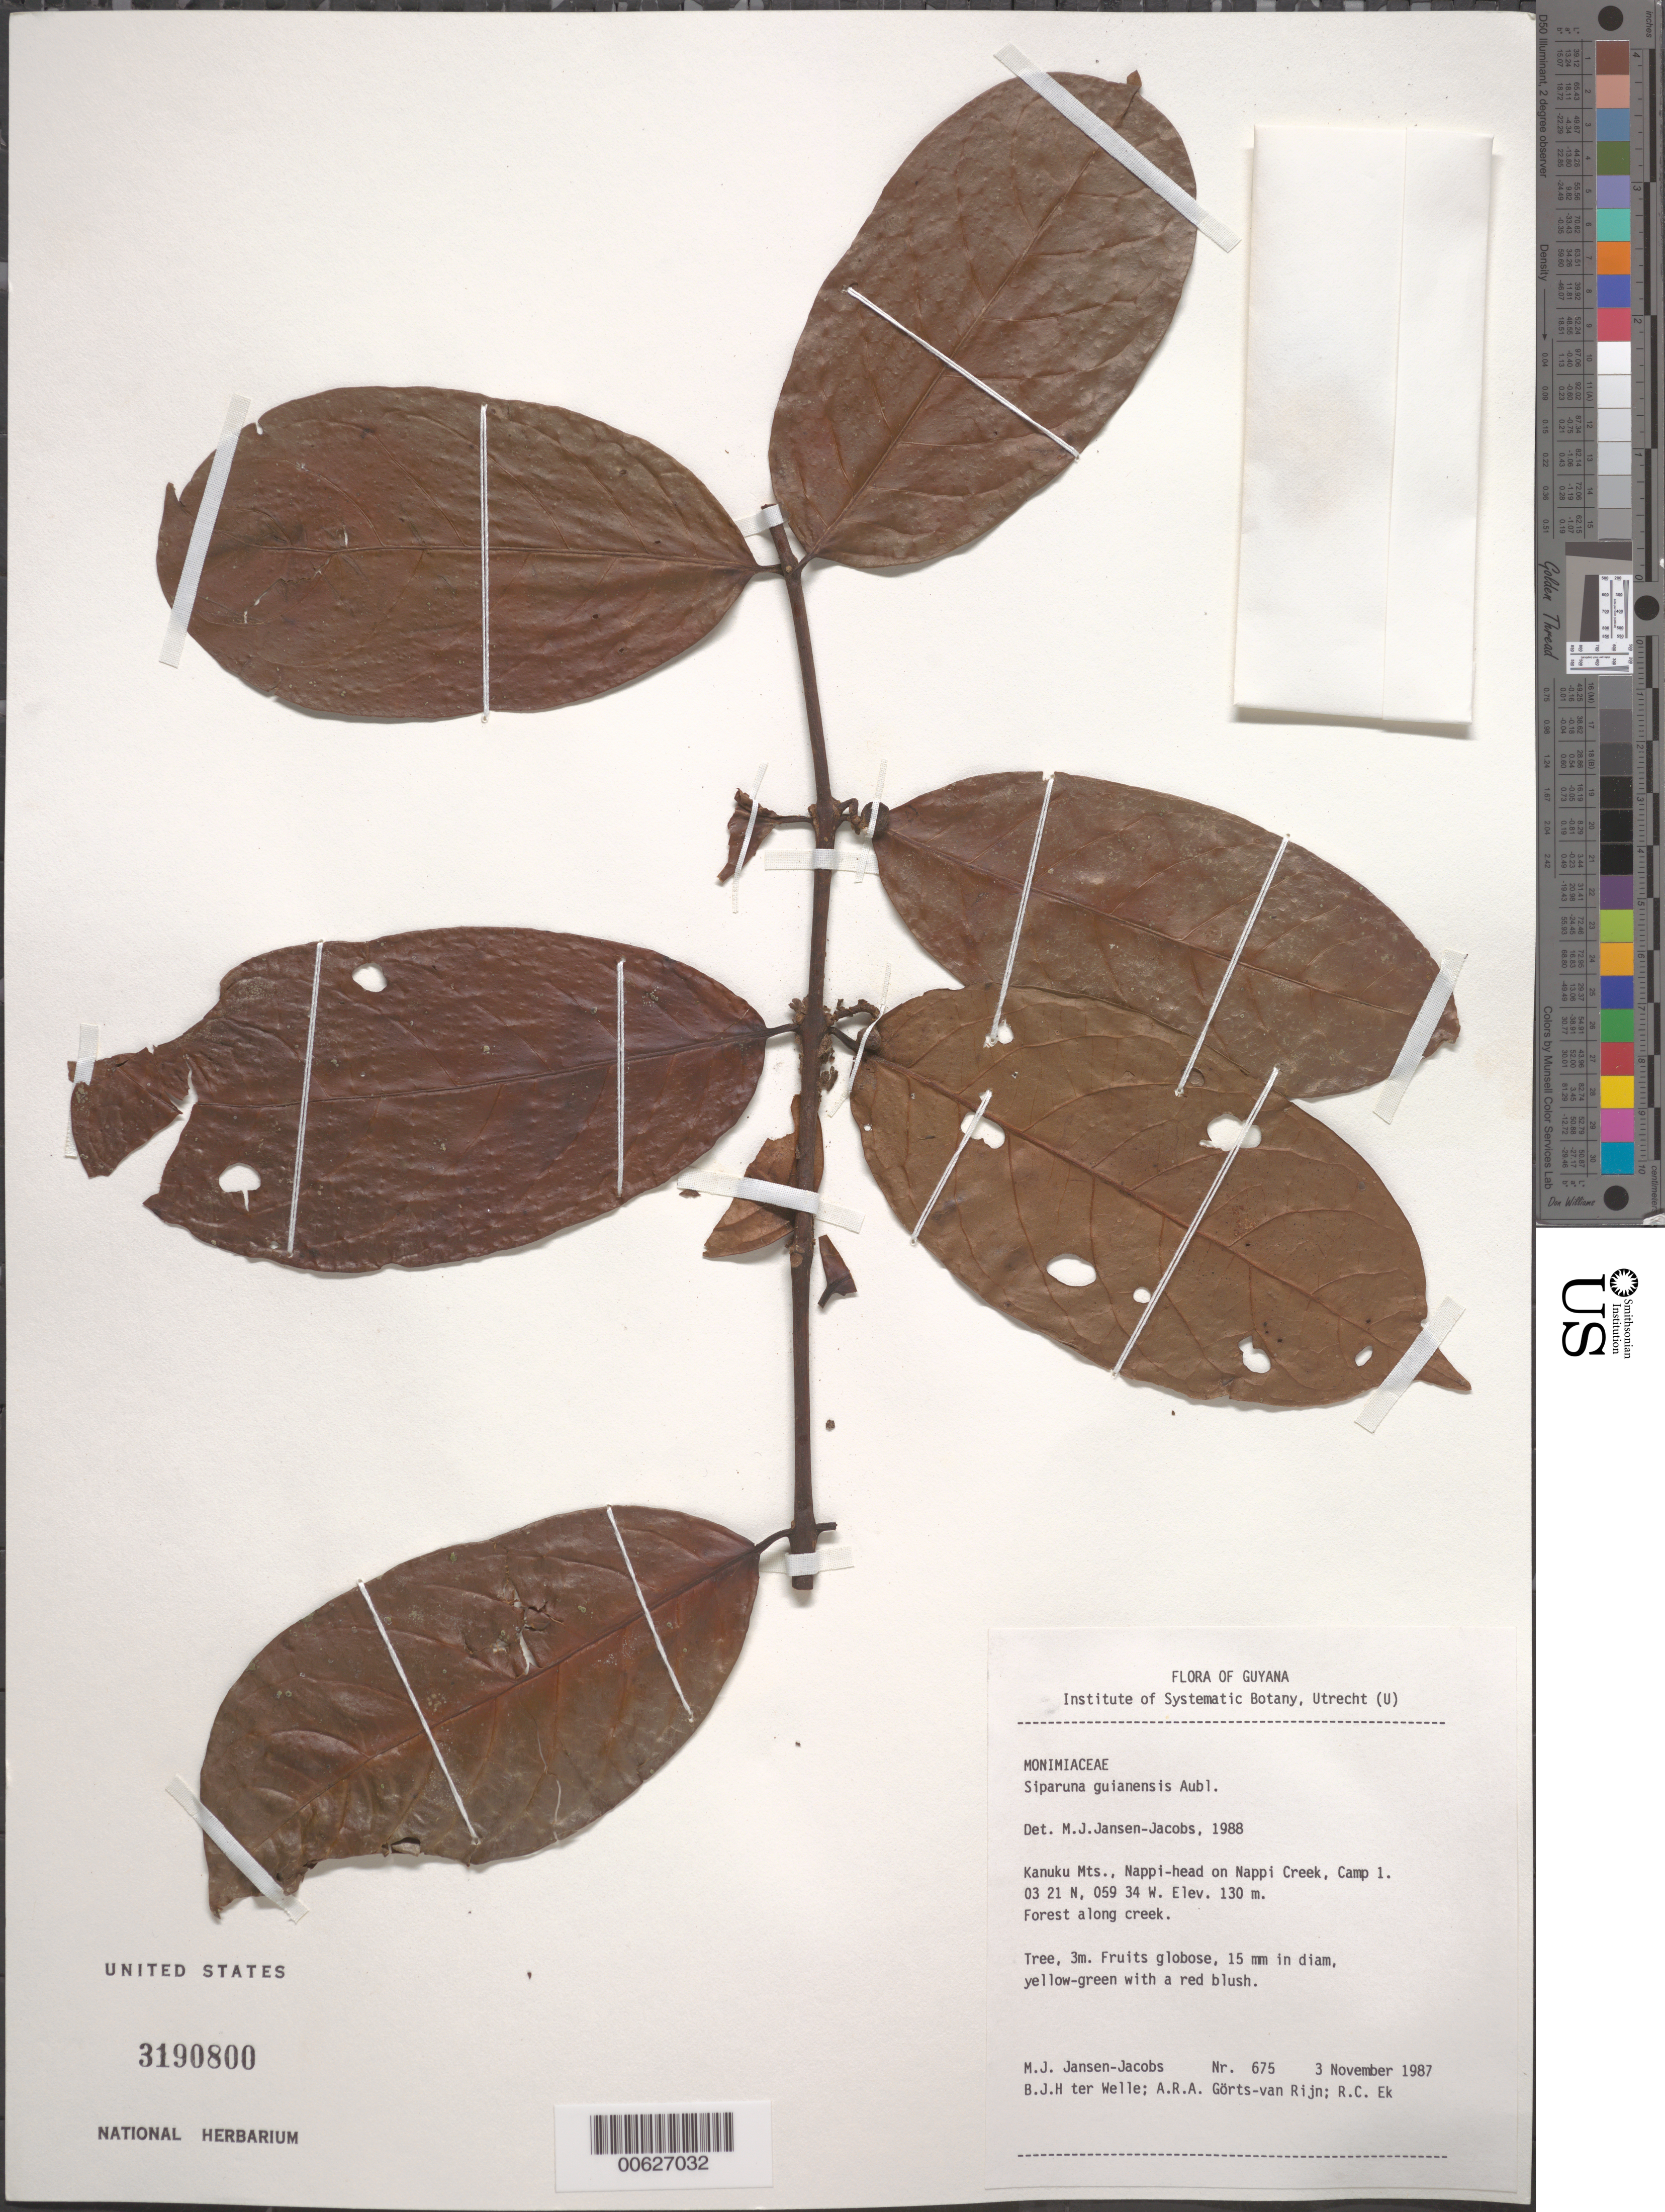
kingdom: Plantae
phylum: Tracheophyta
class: Magnoliopsida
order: Laurales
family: Siparunaceae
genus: Siparuna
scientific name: Siparuna guianensis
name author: Aubl.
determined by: Jansen-Jacobs, M. J., (U), Nationaal Herbarium Nederland, Utrecht University branch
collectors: M. J. Jansen-Jacobs, B. Welle, A. .R. A. Görts-van Rijn & R. C. Ek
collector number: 675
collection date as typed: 3-Nov-87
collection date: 1987-11-03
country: Guyana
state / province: U. Takutu-U. Essequibo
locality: Kanuku Mts., Nappi-head on Nappi Creek, camp 1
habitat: Forest along creek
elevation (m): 130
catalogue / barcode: US 3190800